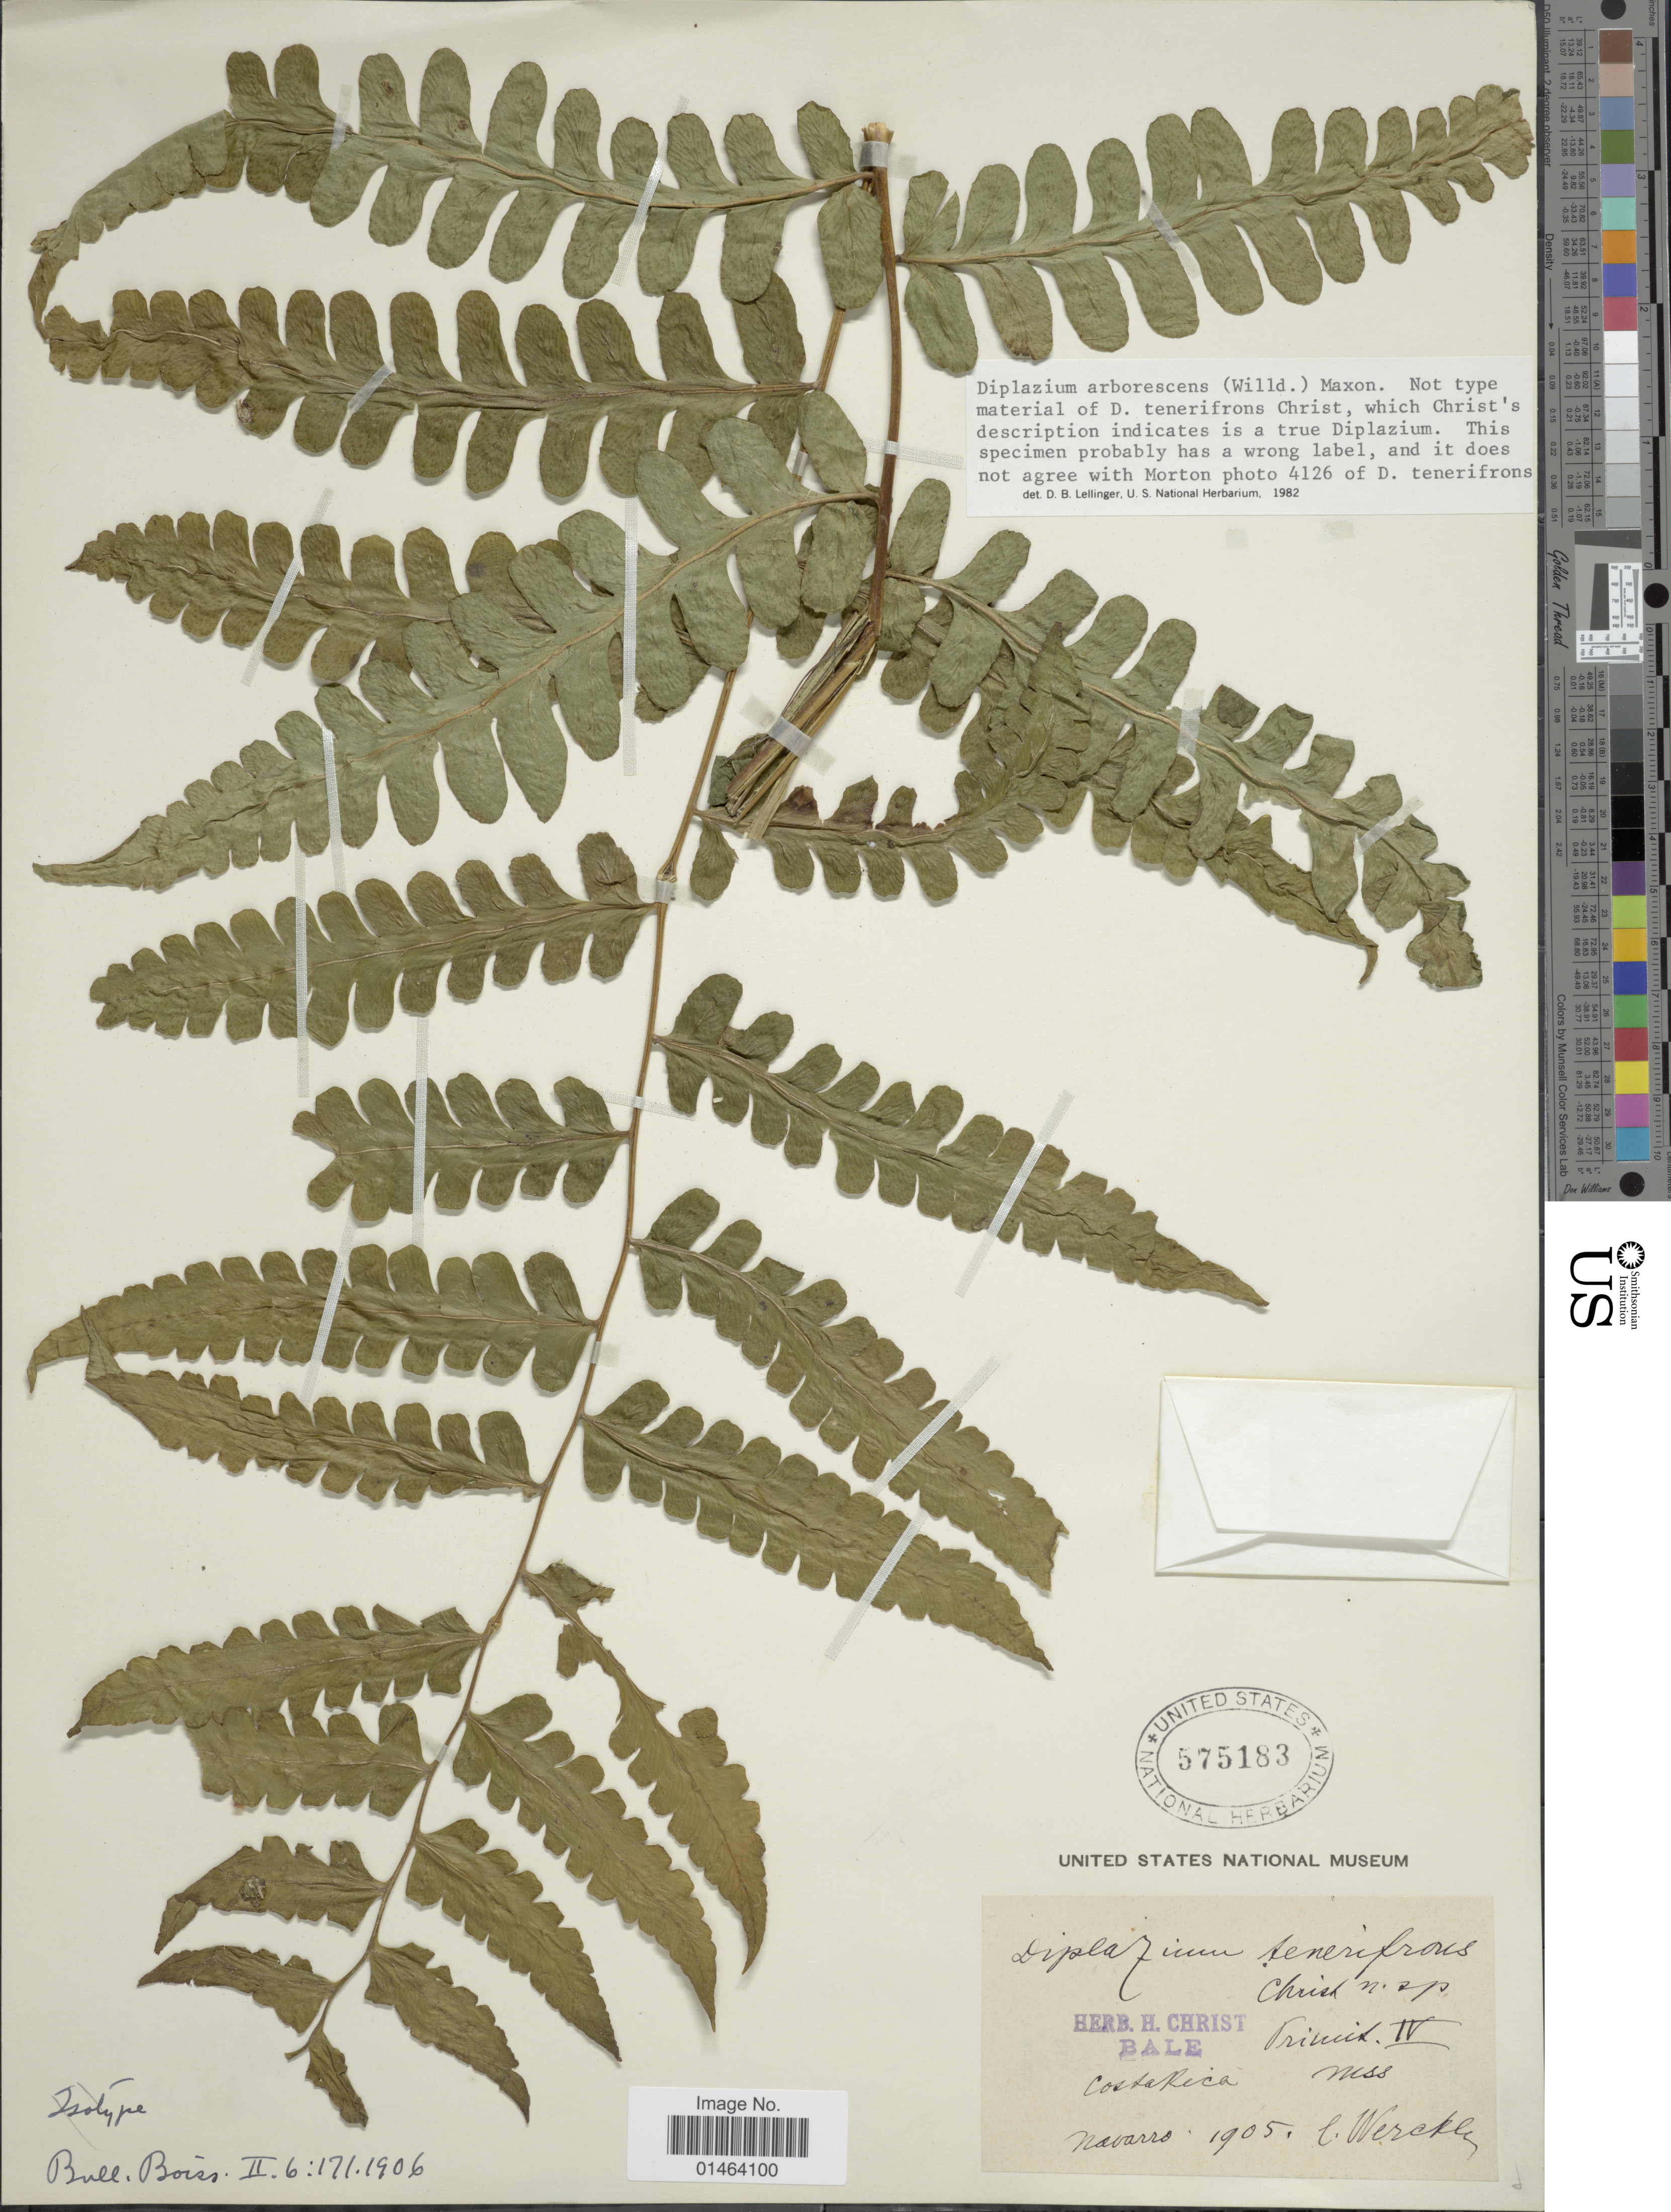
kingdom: Plantae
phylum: Tracheophyta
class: Polypodiopsida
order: Polypodiales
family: Dennstaedtiaceae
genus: Dennstaedtia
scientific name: Dennstaedtia coronata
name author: (Sodiro) C. Chr.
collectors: C. Wercklé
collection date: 1905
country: Costa Rica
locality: Navarro.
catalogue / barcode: US 575183